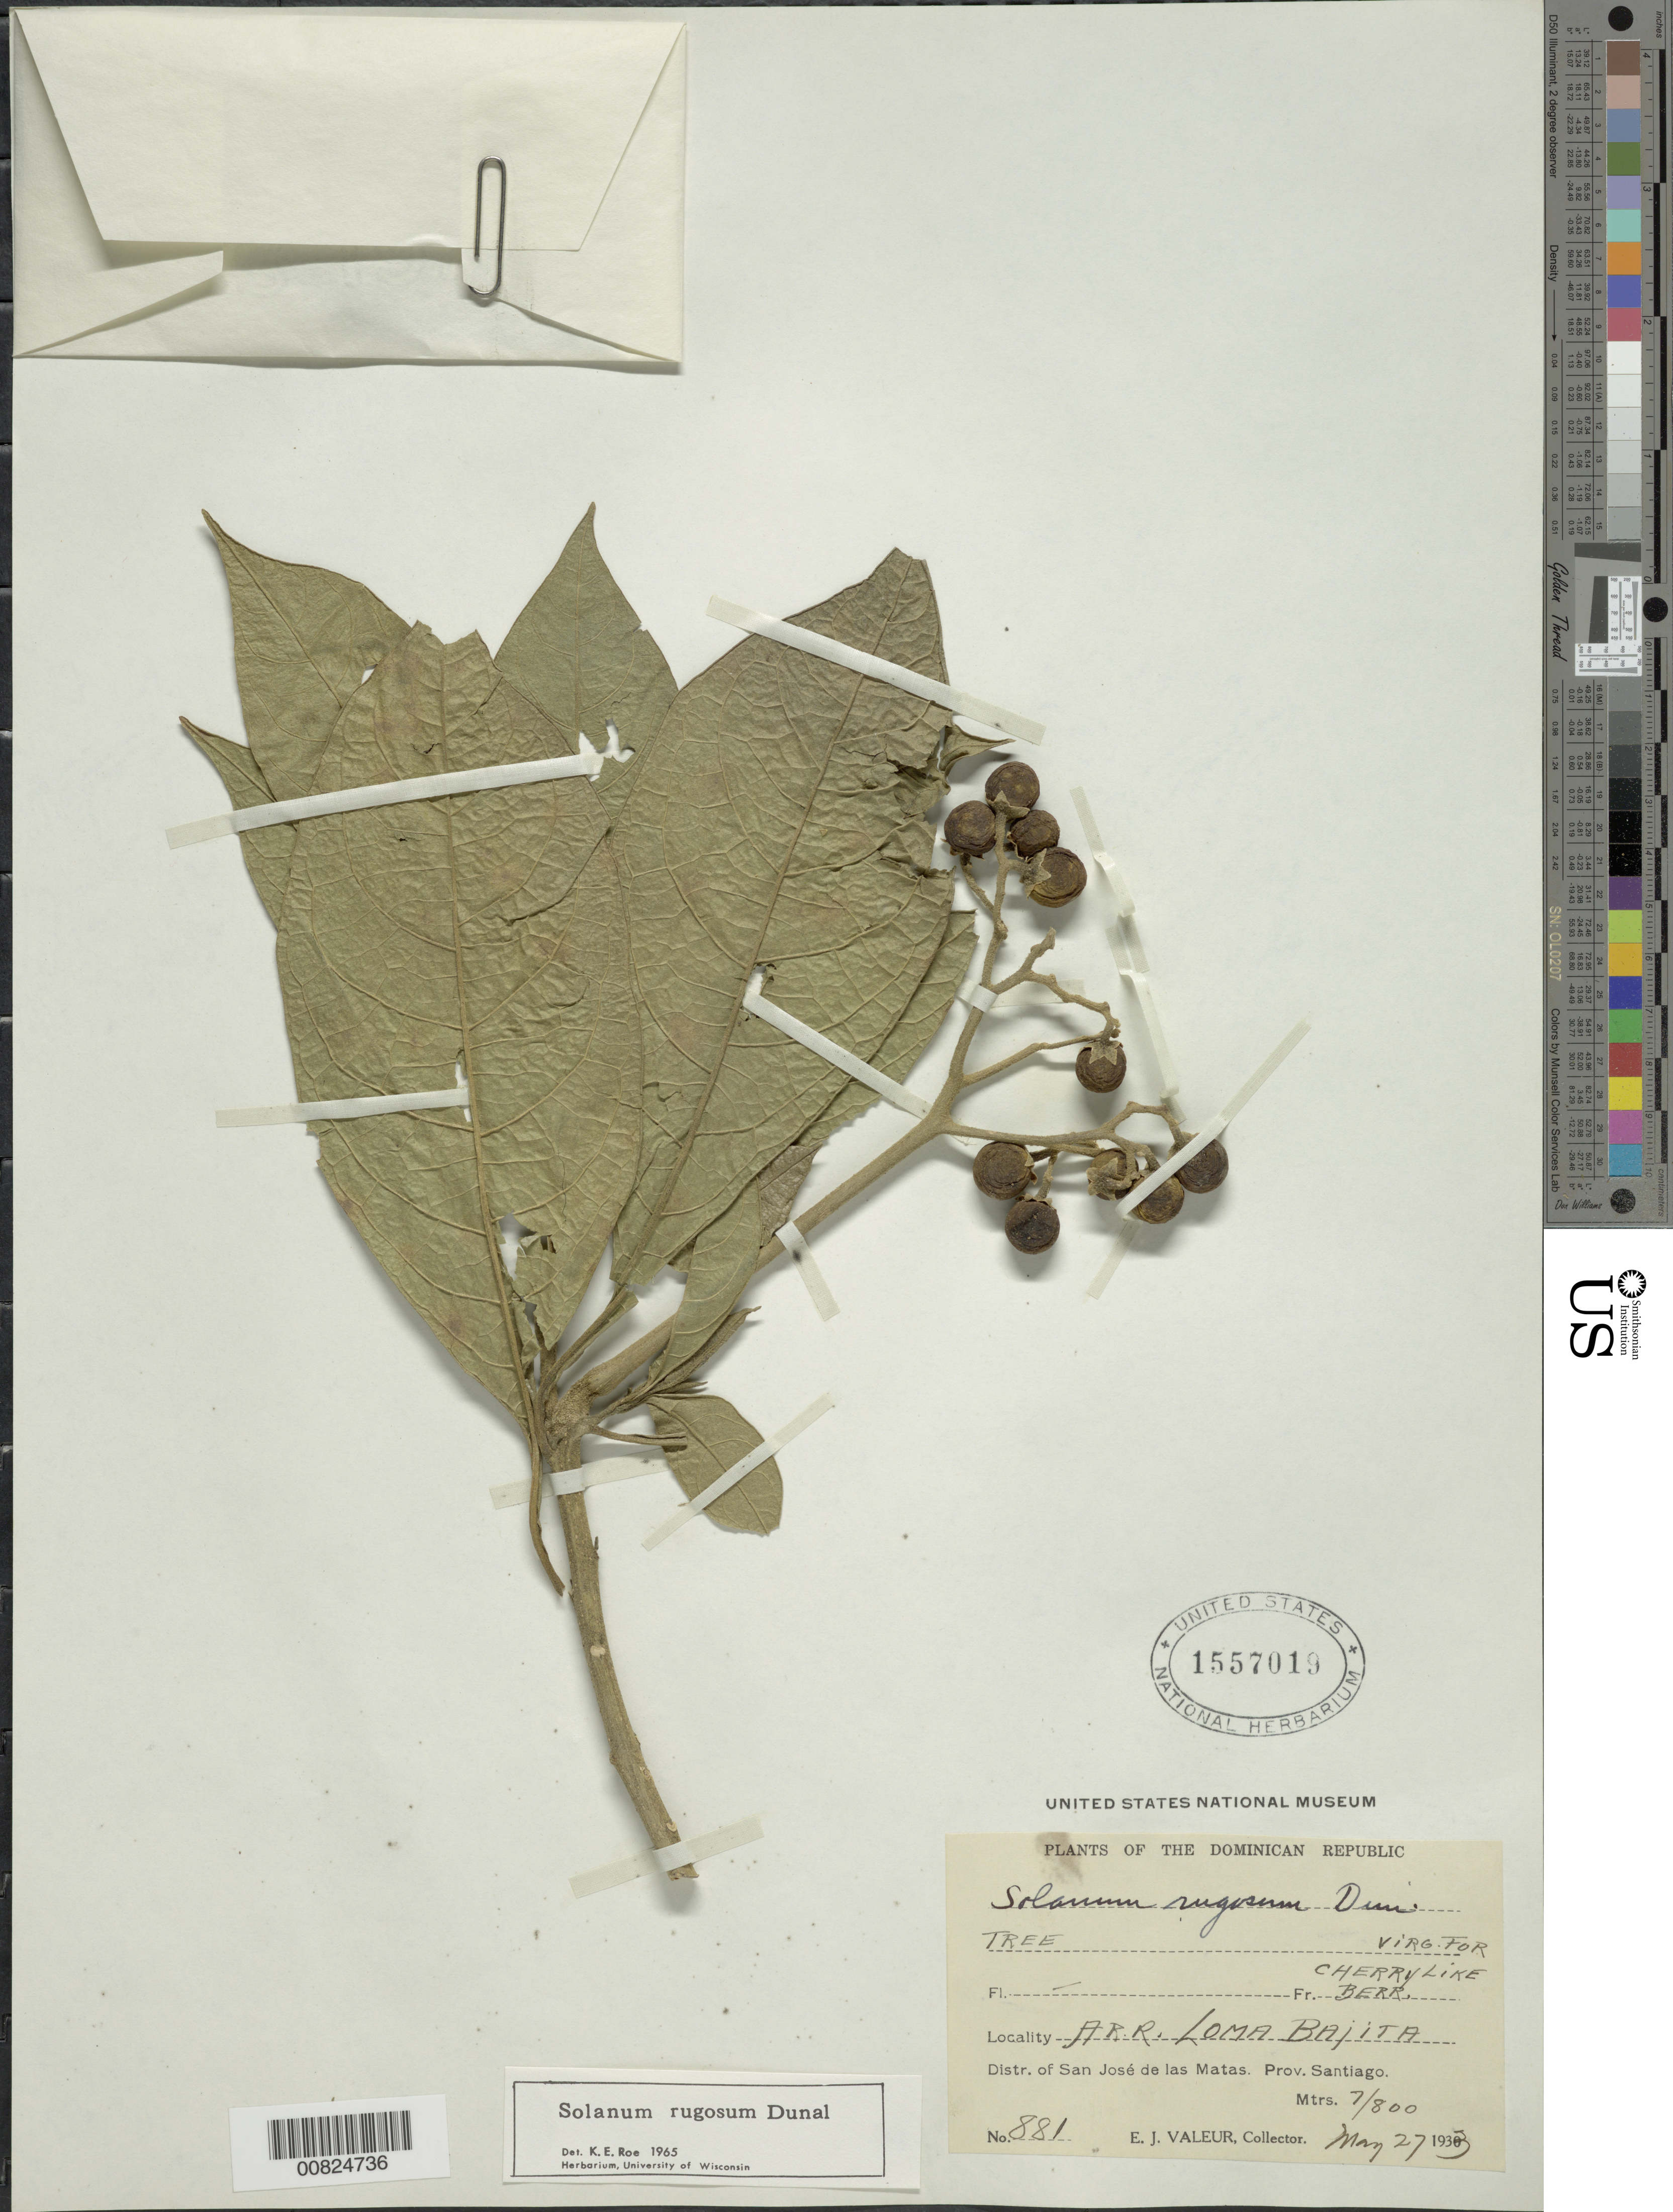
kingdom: Plantae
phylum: Tracheophyta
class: Magnoliopsida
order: Solanales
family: Solanaceae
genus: Solanum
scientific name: Solanum rugosum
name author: Dunal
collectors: E. Valeur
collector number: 881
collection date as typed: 27 May 1933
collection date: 1933-05-27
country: Dominican Republic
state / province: Santiago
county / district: San José de las Matas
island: Hispaniola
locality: Arr. Loma Bajita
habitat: Virgin forest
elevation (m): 700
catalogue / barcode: US 1557019